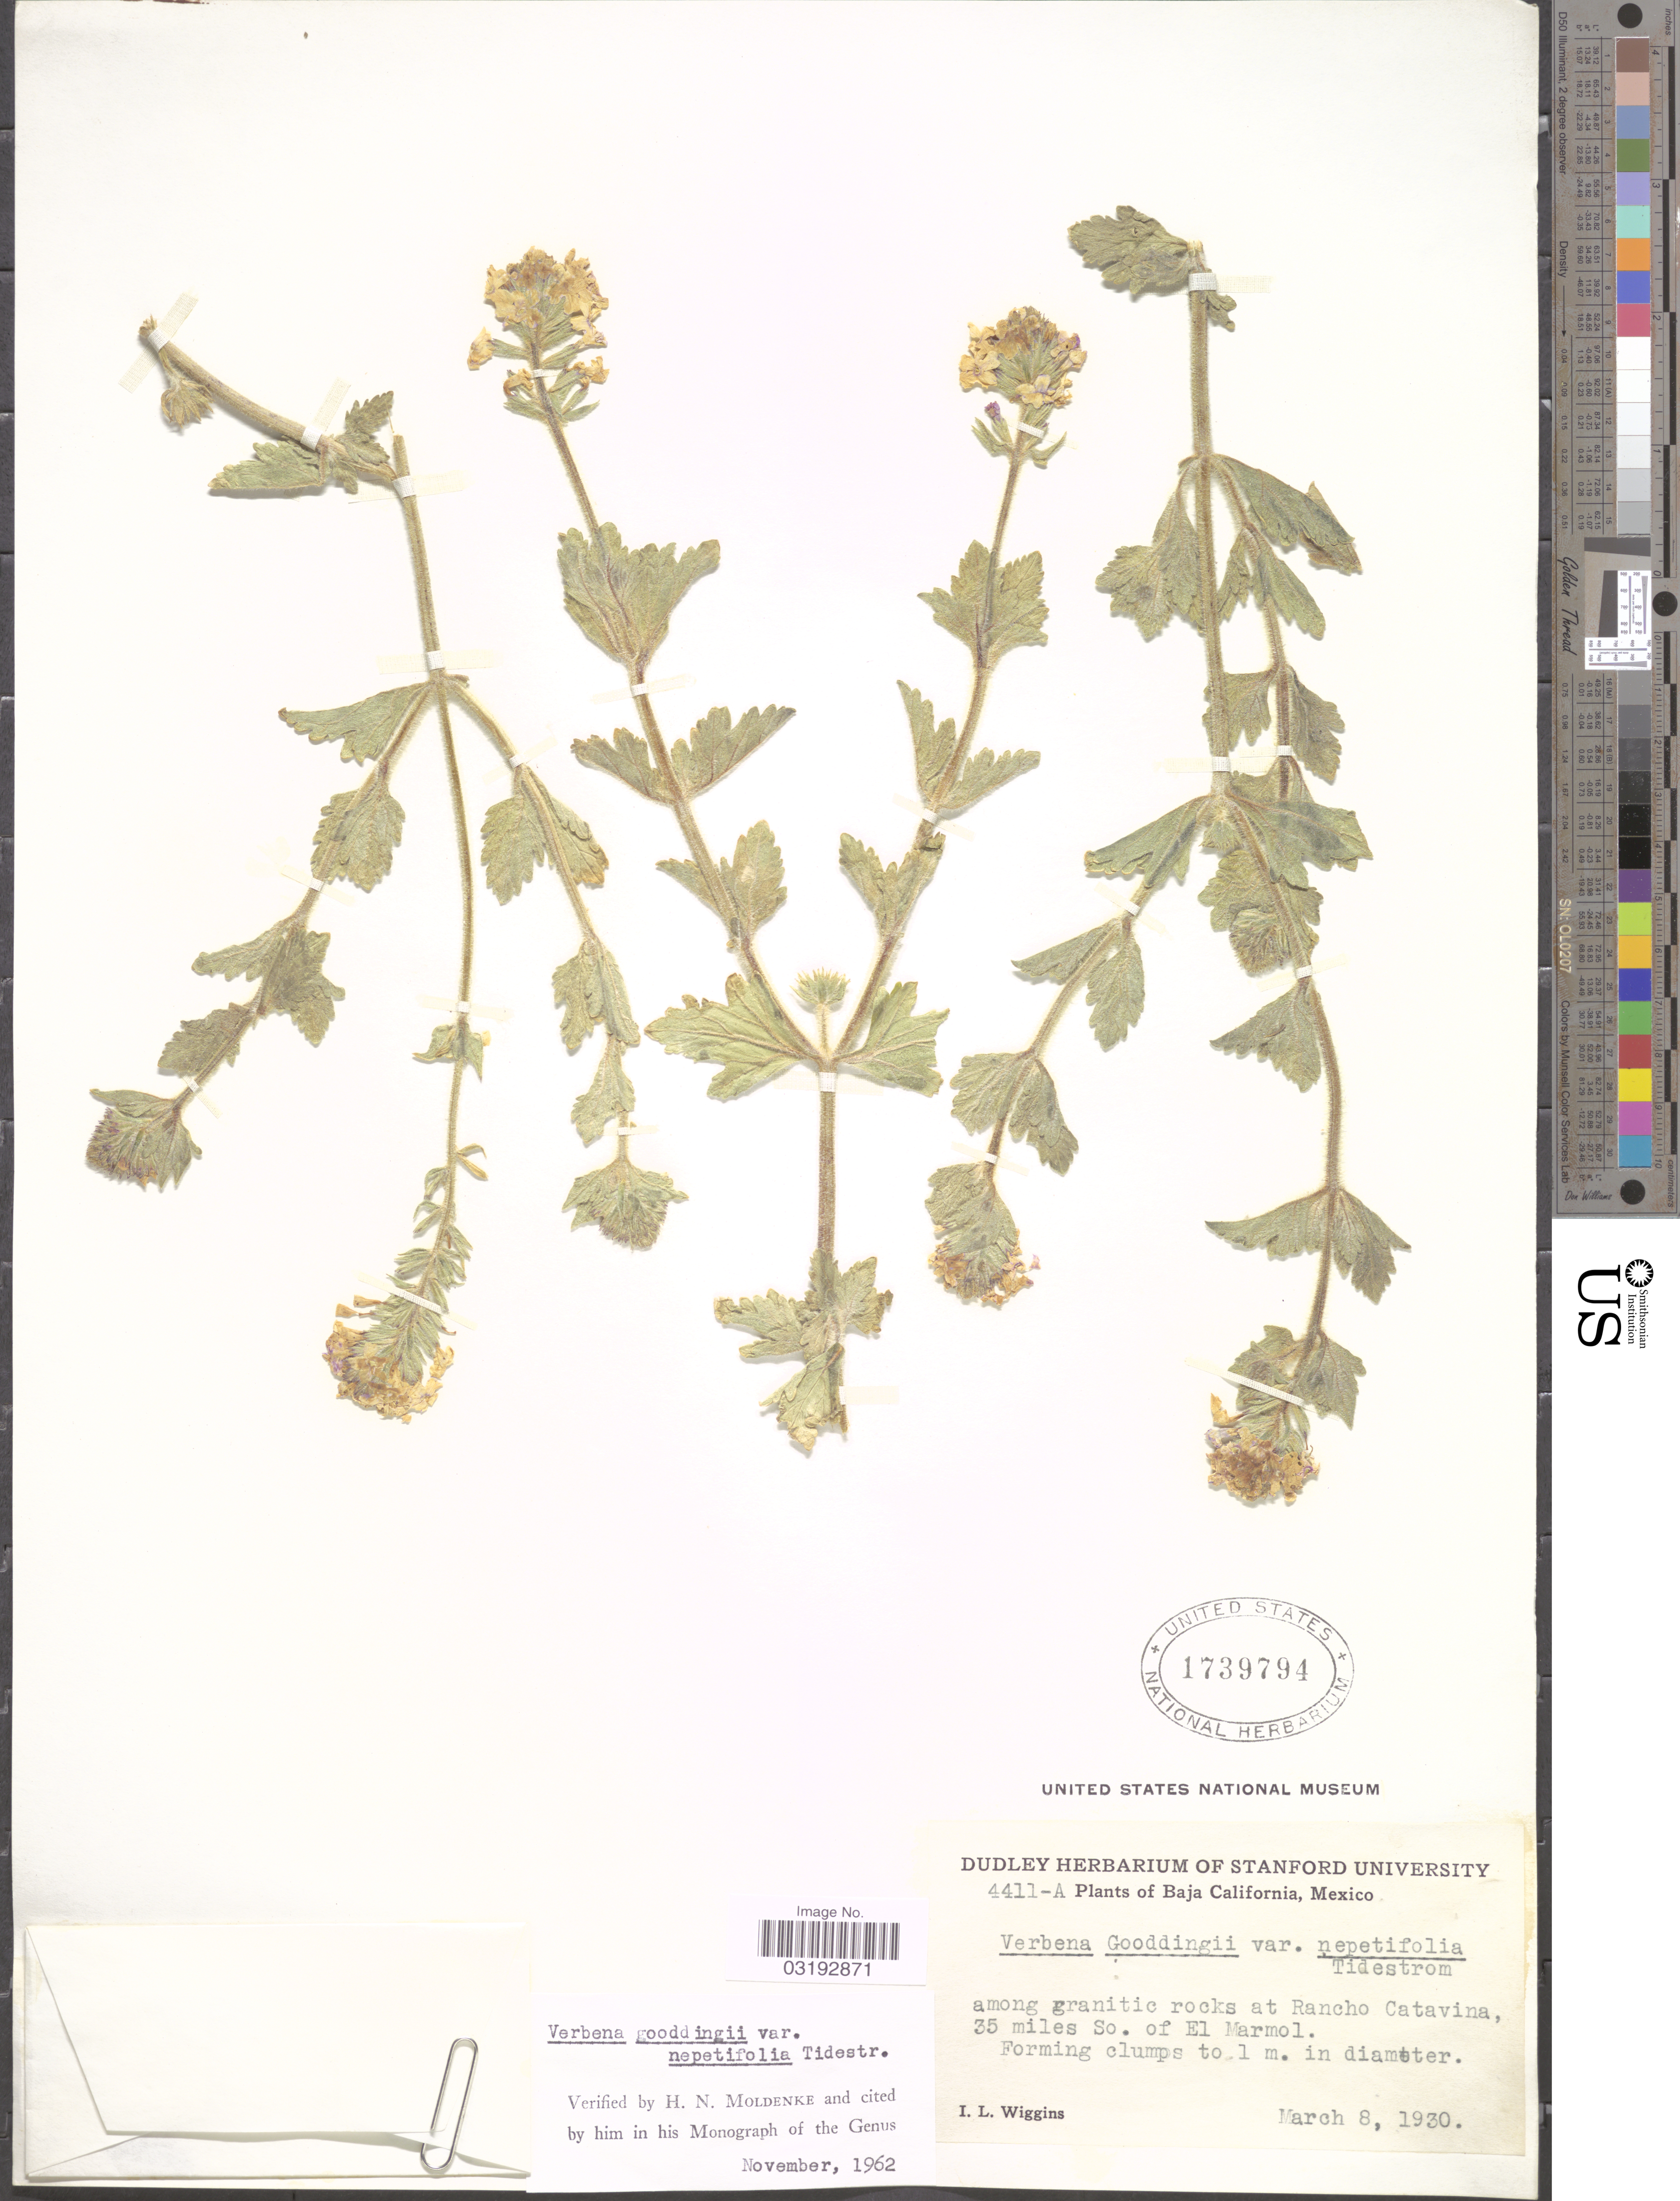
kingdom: Plantae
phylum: Tracheophyta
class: Magnoliopsida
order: Lamiales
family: Verbenaceae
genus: Verbena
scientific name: Verbena gooddingii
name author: Briq.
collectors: I. L. Wiggins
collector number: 4411-A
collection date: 1930-03-08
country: Mexico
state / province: Baja California Norte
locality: Rancho Catavina, 35 miles So. of El Marmol.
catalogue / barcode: US 1739794